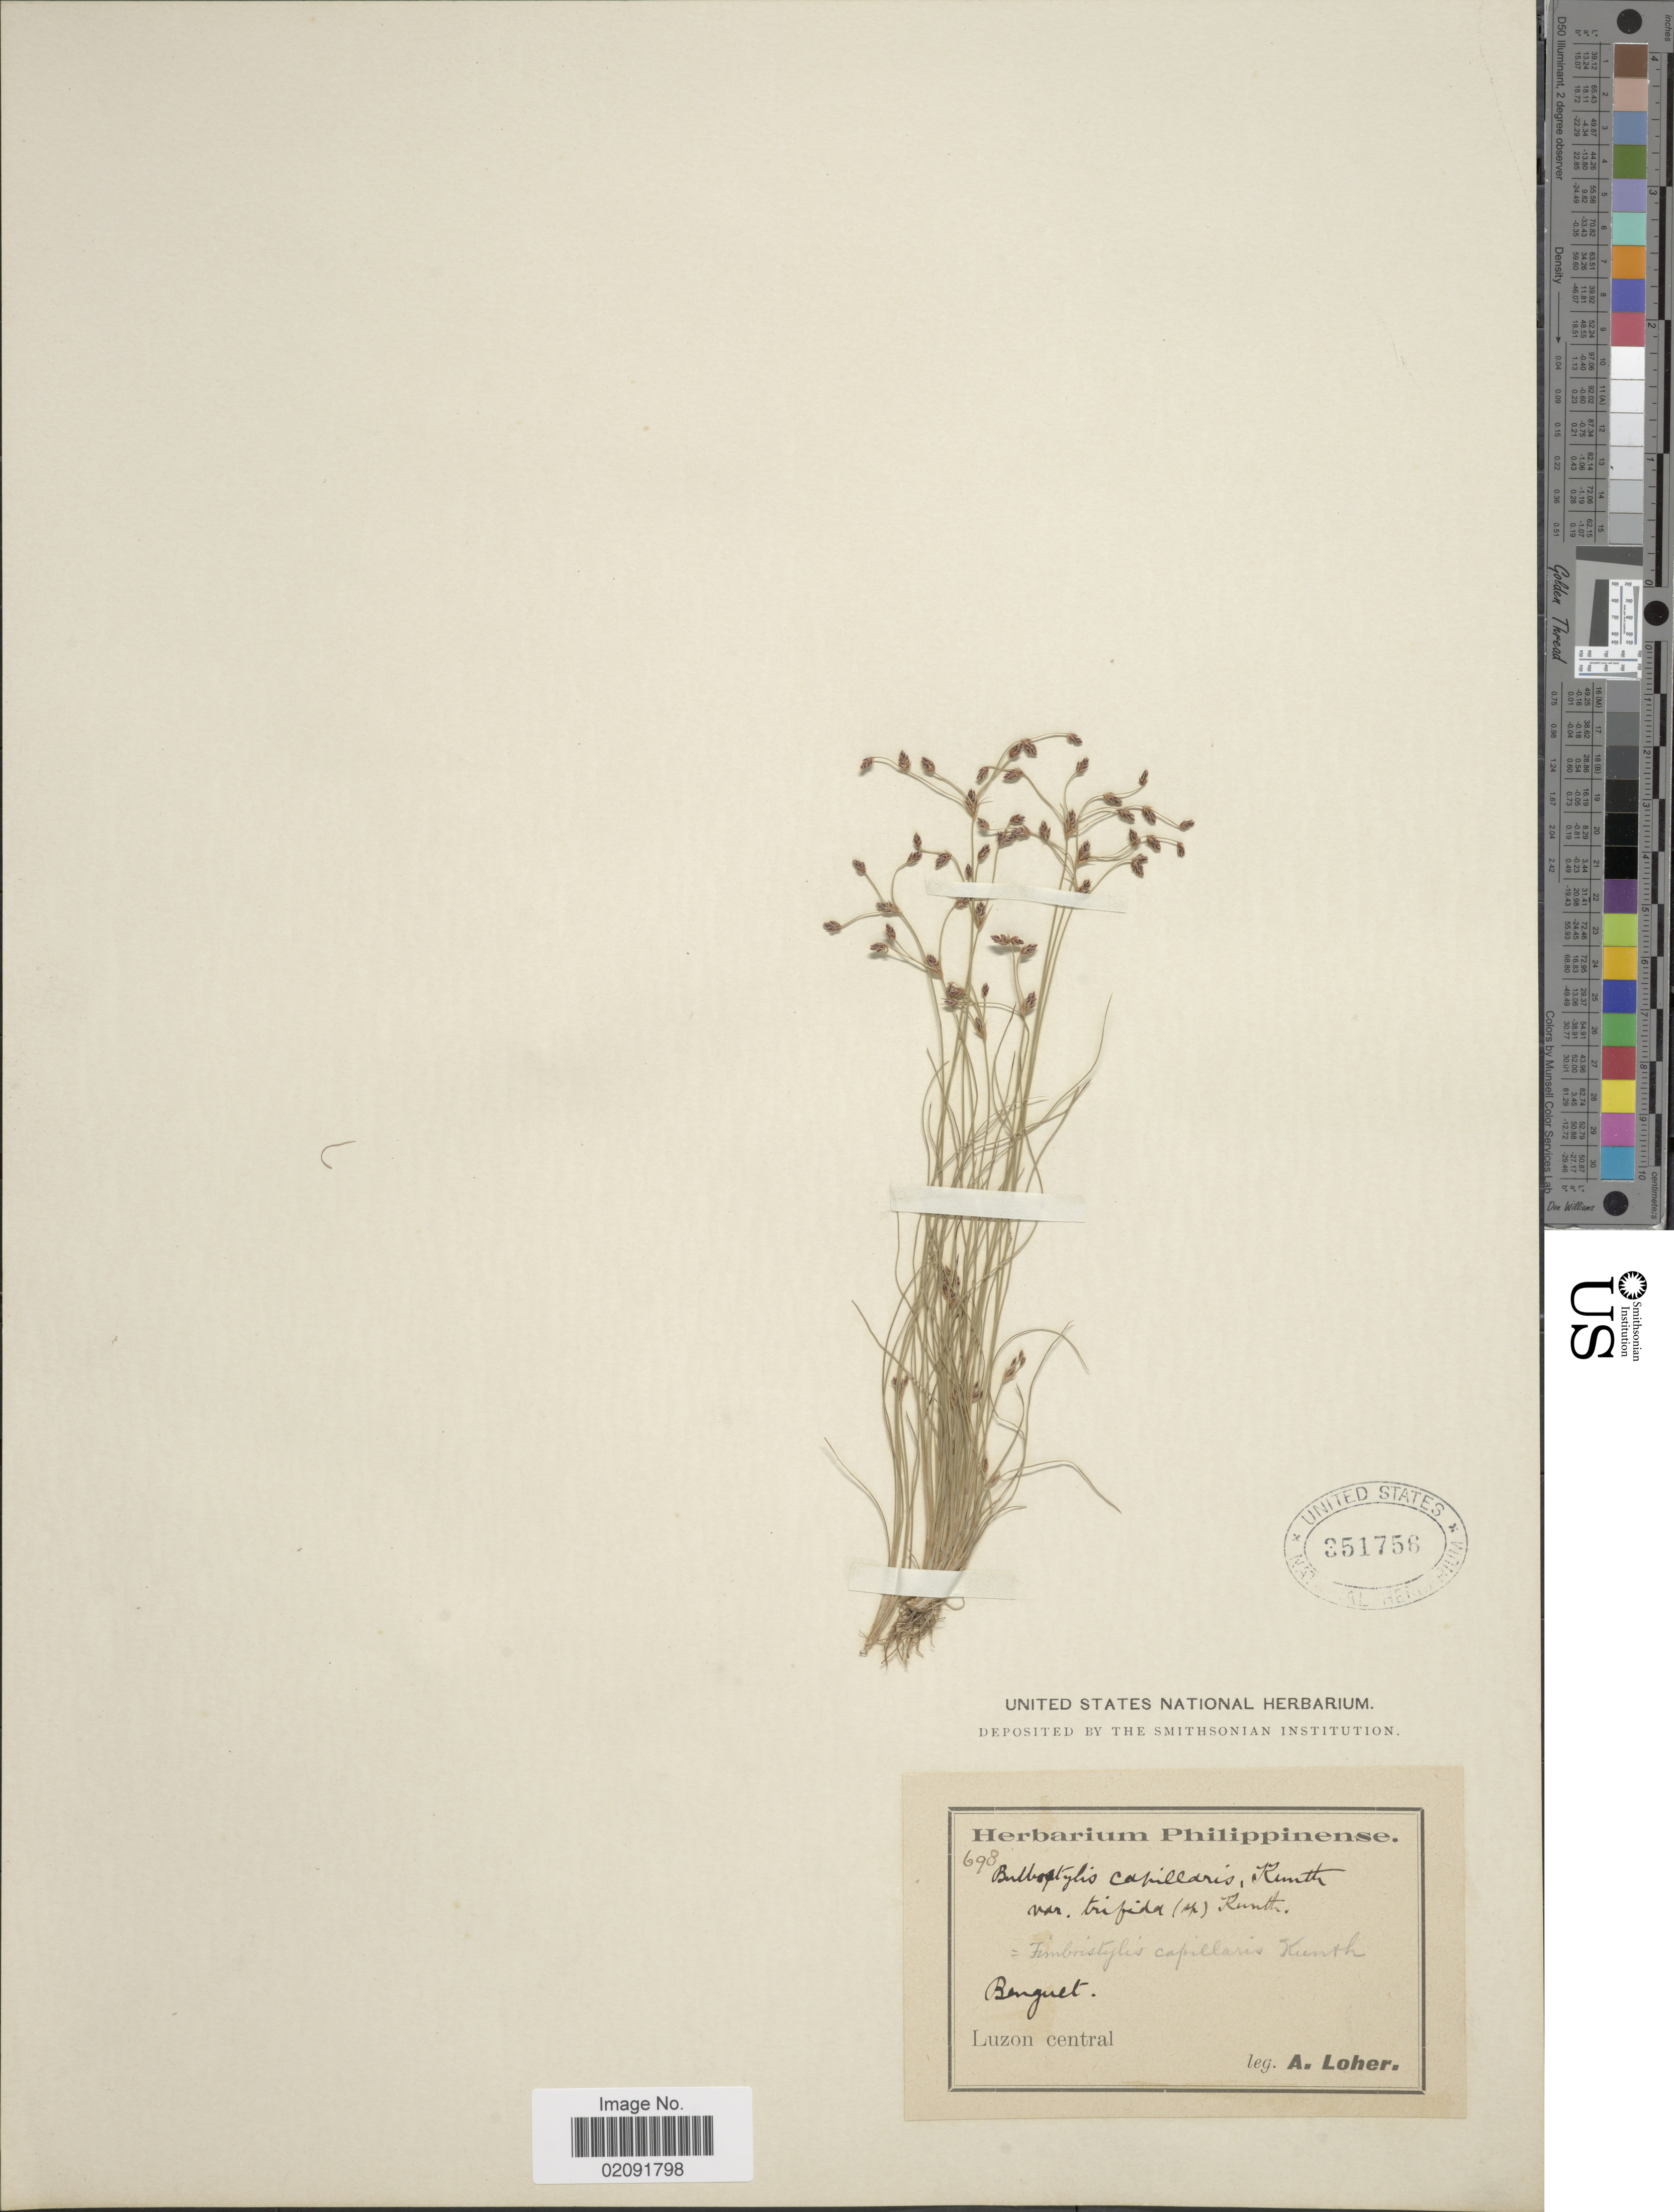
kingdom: Plantae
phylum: Tracheophyta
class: Liliopsida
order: Poales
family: Cyperaceae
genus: Bulbostylis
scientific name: Bulbostylis capillaris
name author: (L.) Kunth ex C.B. Clarke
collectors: A. Loher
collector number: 698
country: Philippines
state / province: Central Luzon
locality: Benguet, Luzon central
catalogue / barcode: US 351756